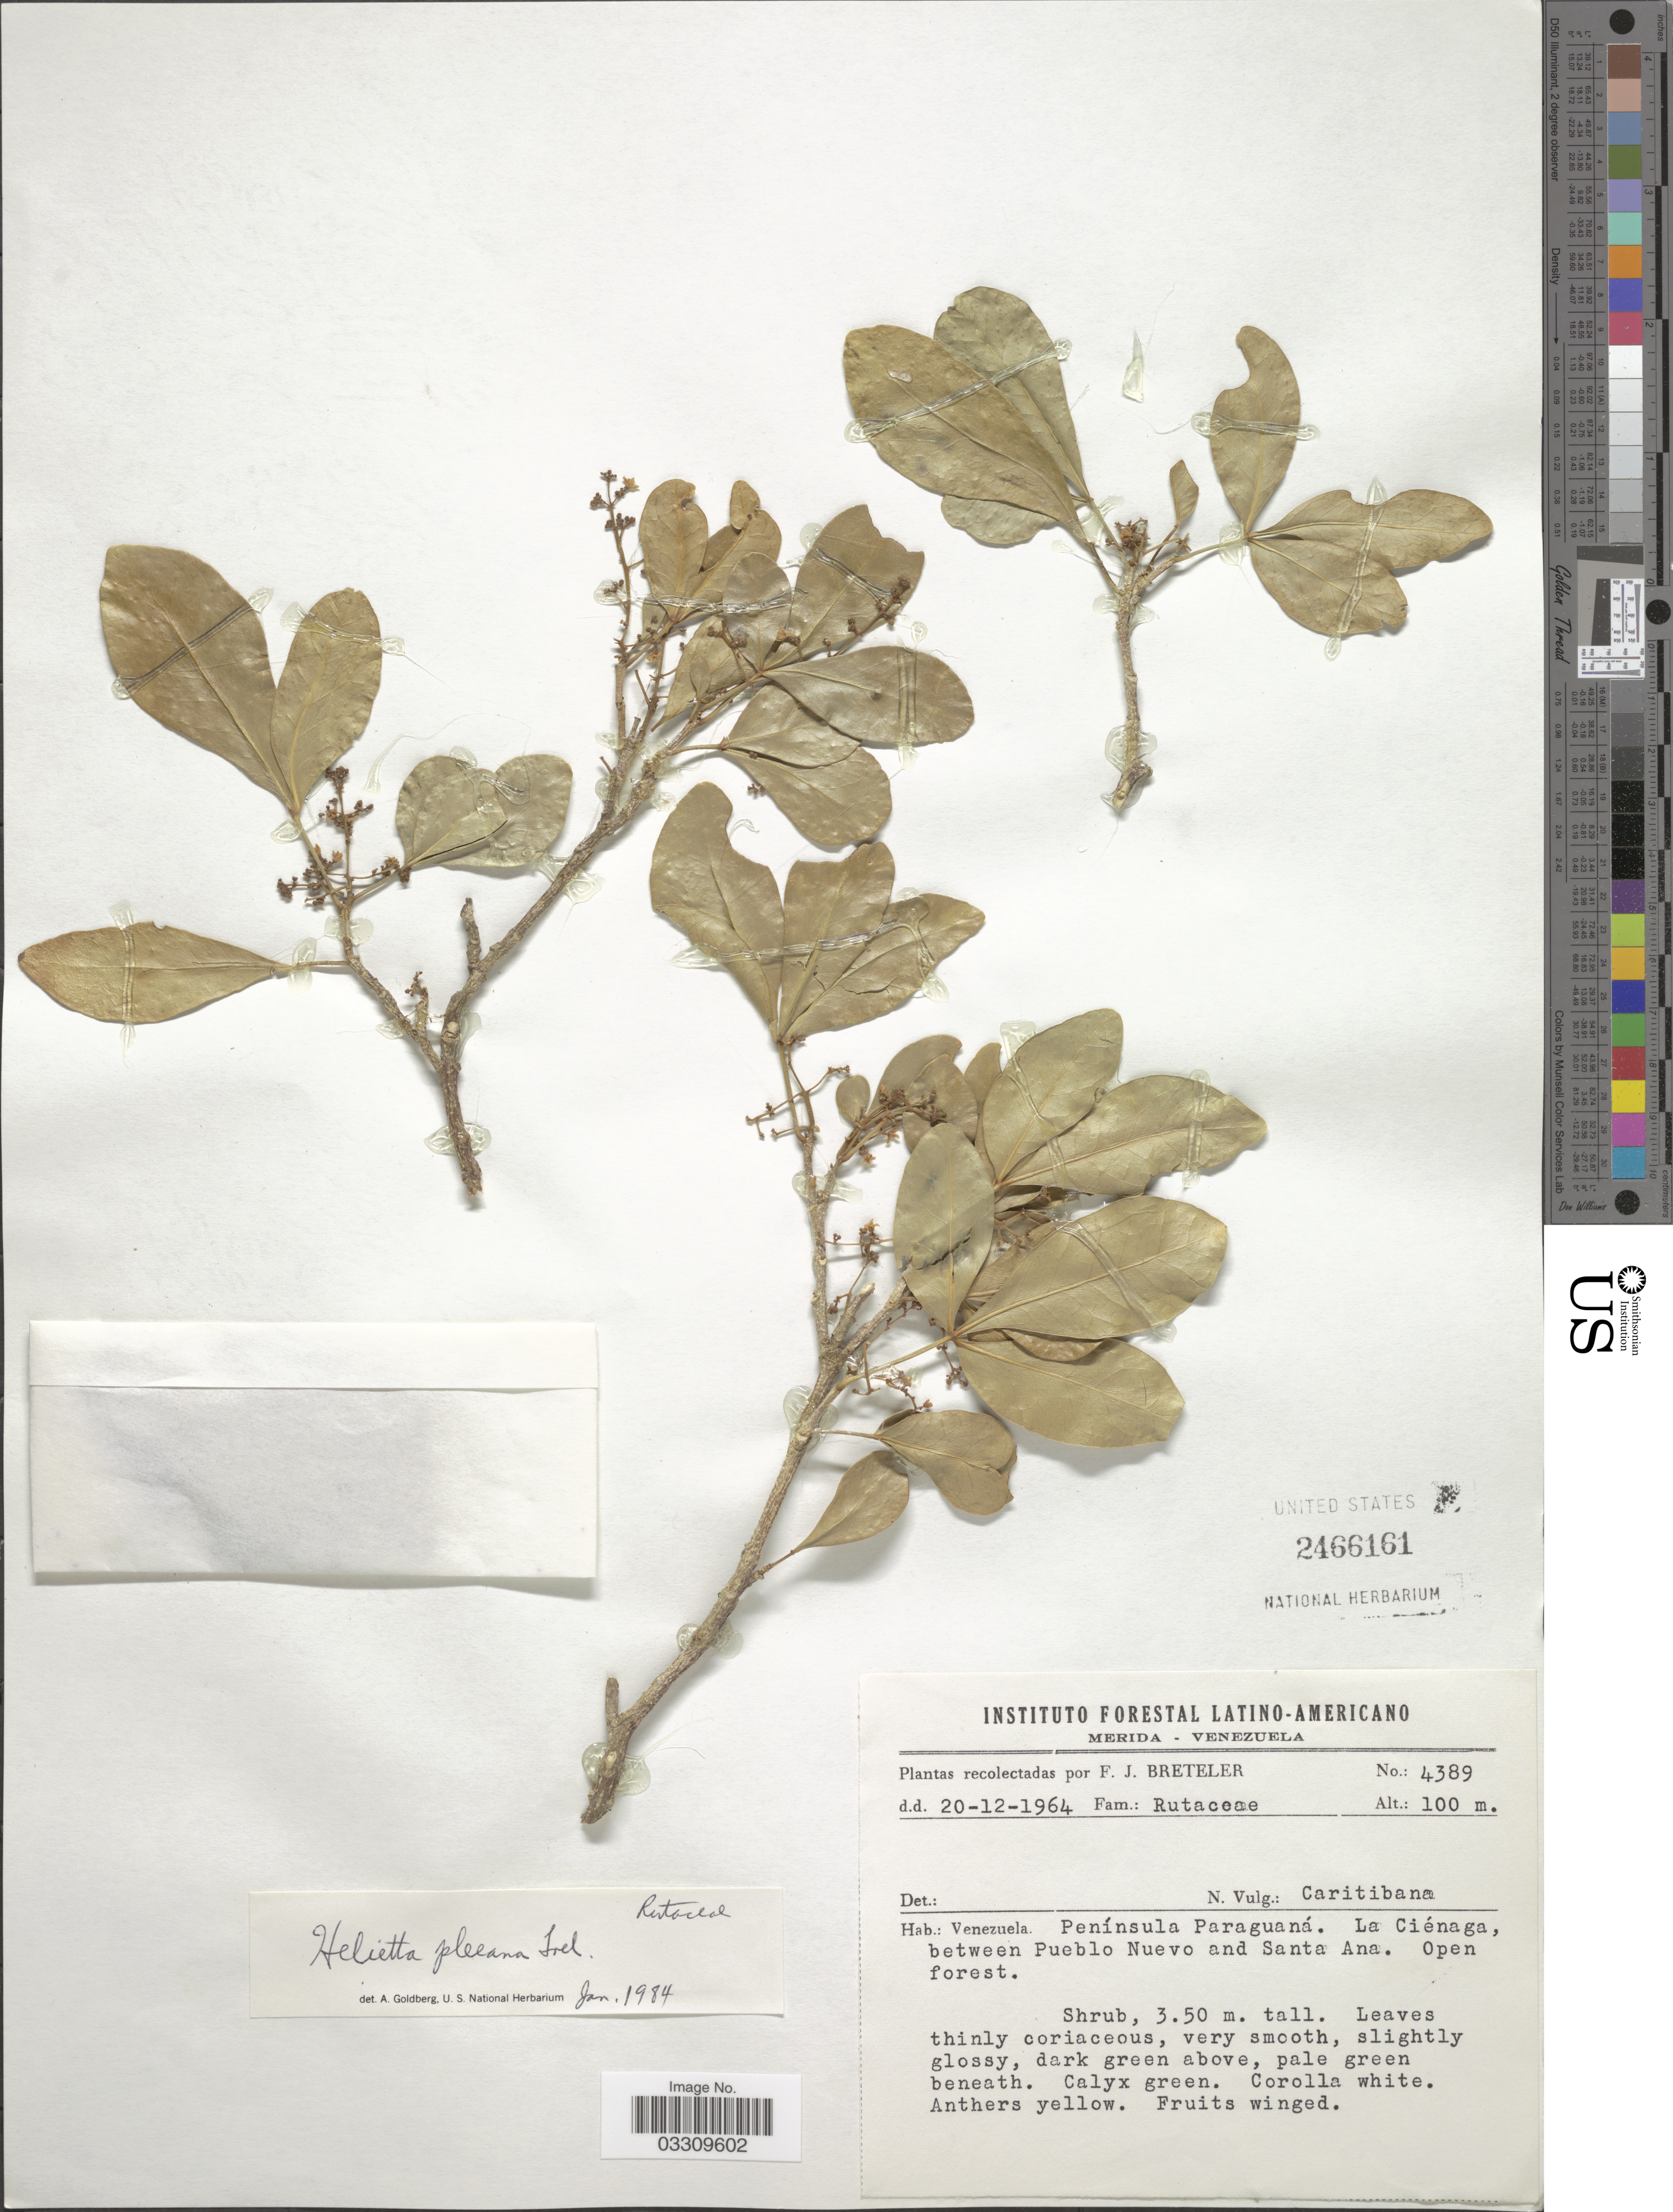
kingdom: Plantae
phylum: Tracheophyta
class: Magnoliopsida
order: Sapindales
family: Rutaceae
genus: Helietta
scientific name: Helietta pleana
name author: Tul.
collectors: F. J. Breteler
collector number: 4389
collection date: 1964-12-20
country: Venezuela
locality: Península Paraguaná. La Ciénaga, between Pueblo Nuevo and Santa Ana.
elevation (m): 100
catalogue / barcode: US 2466161